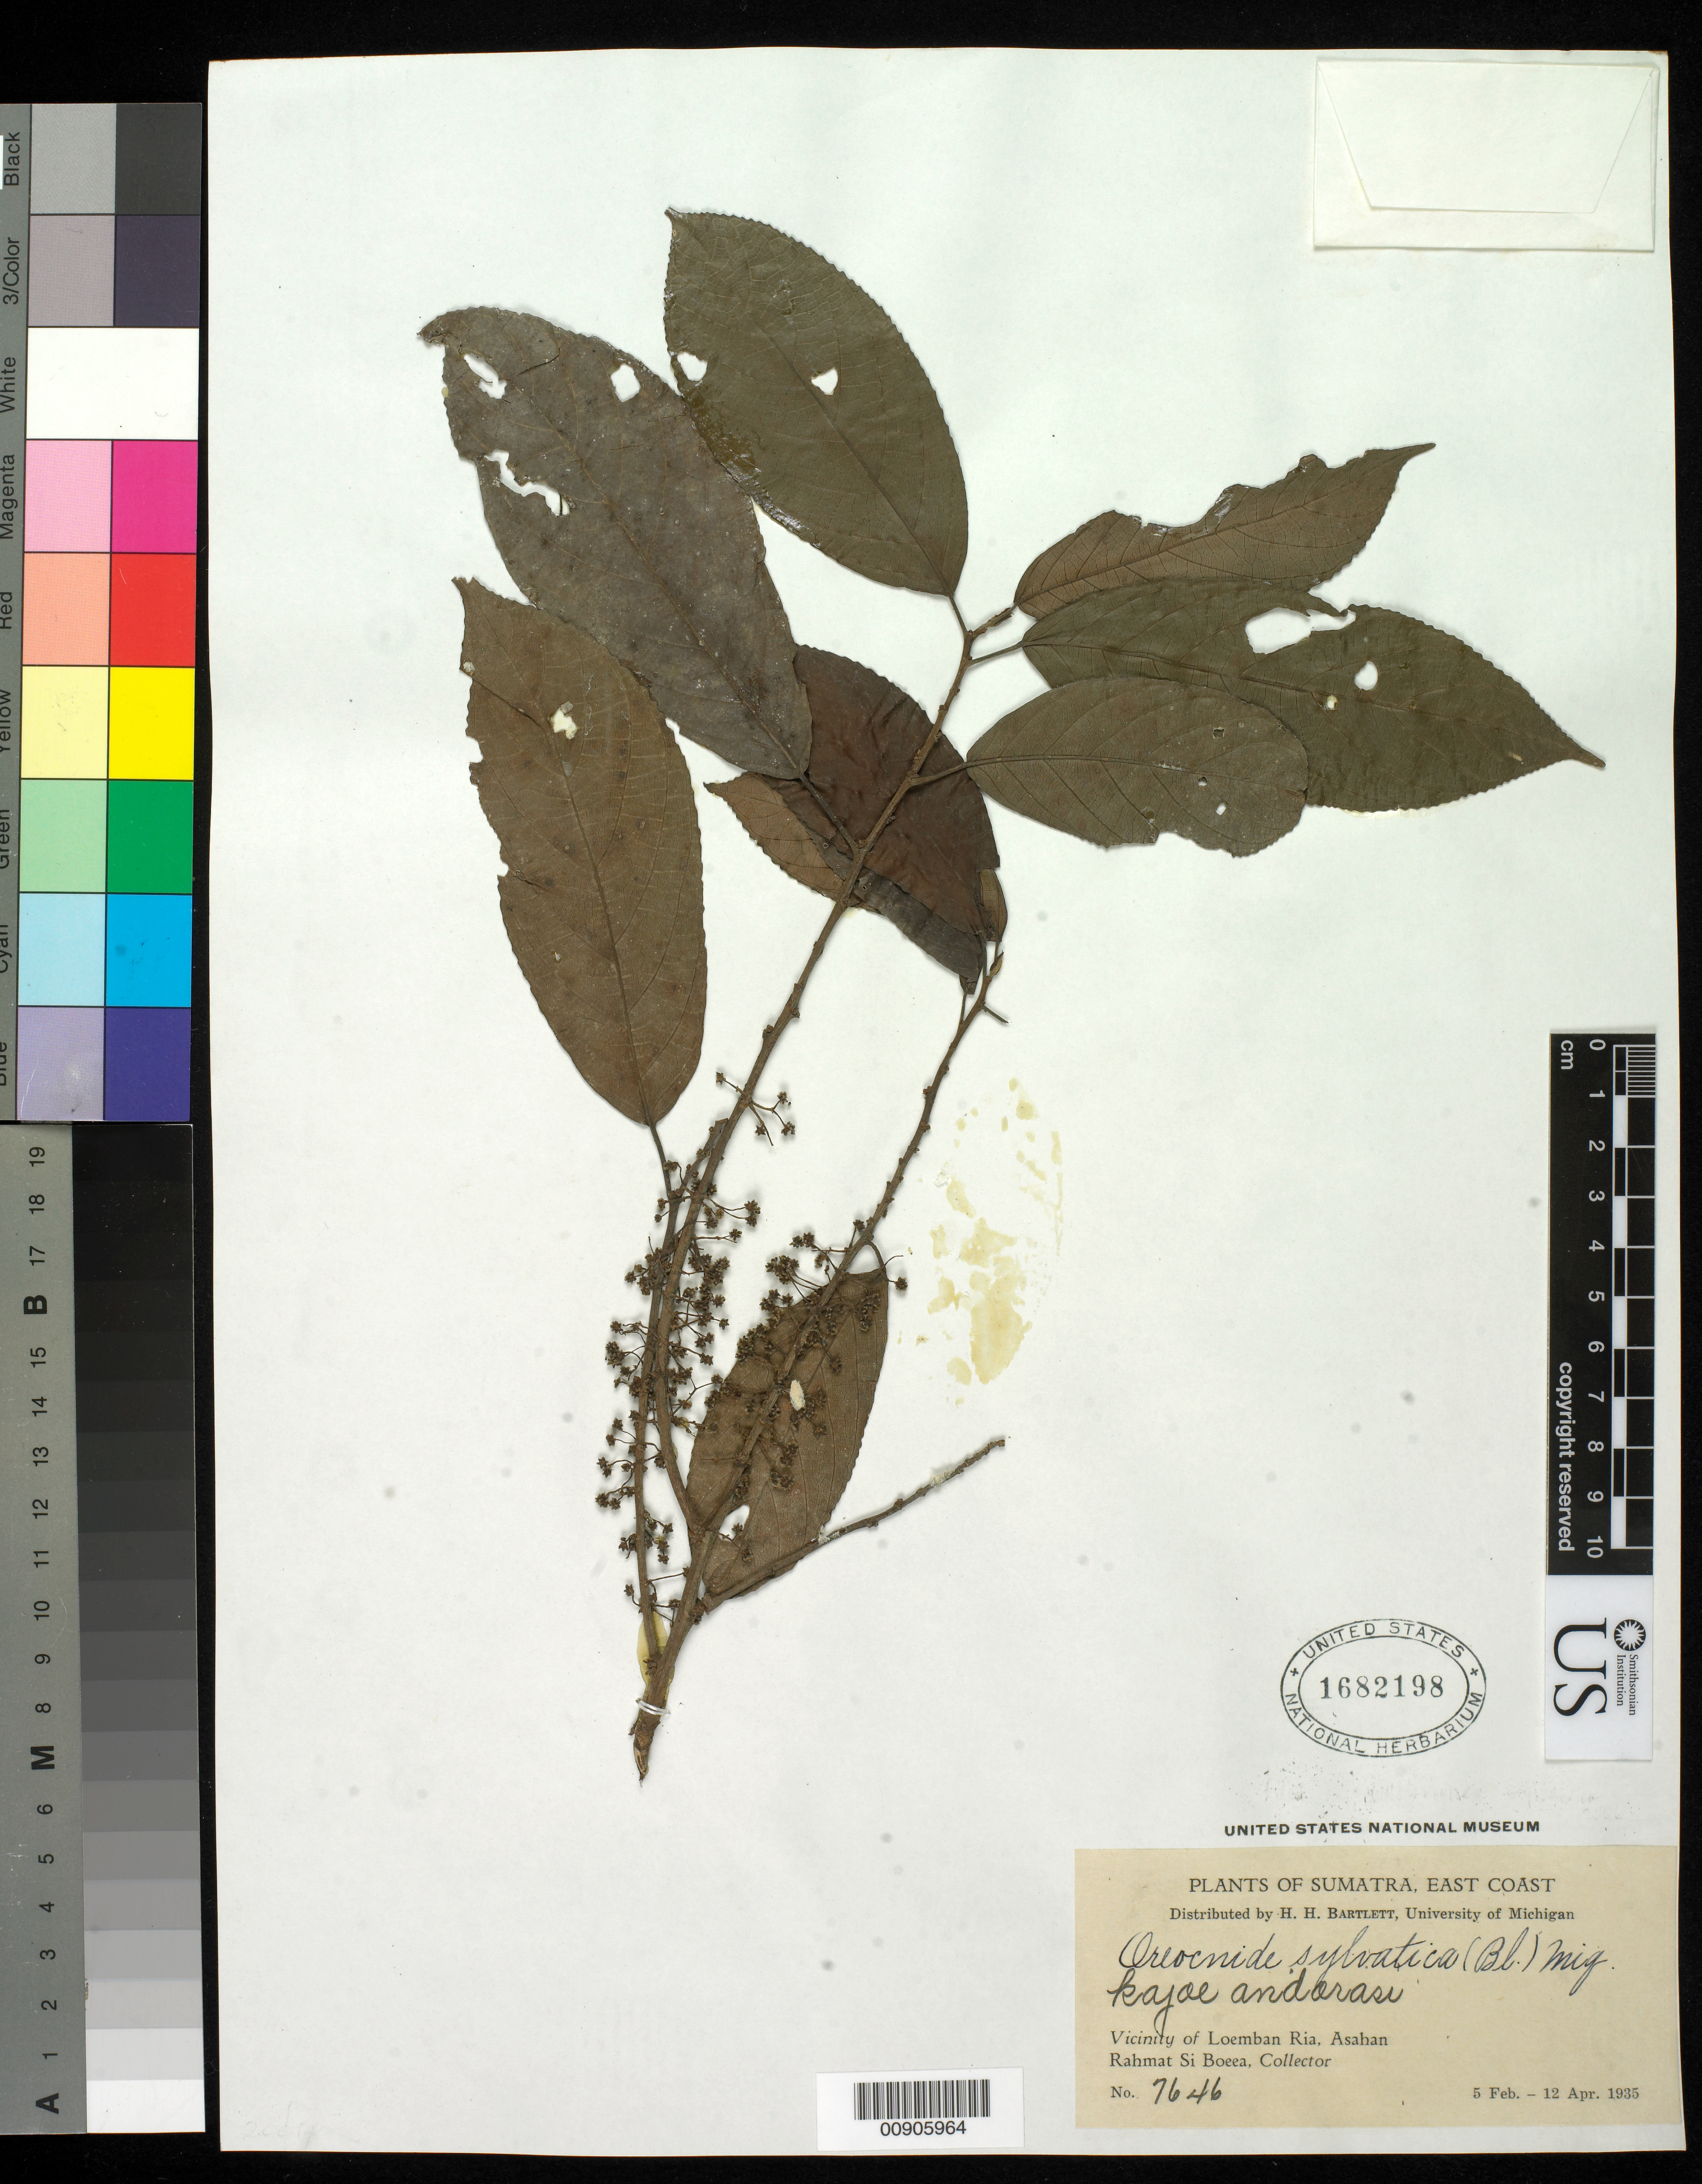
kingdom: Plantae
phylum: Tracheophyta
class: Magnoliopsida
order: Rosales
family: Urticaceae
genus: Oreocnide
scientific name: Oreocnide rubescens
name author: (Blume) Miq.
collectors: Rahmat Si Boeea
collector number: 7646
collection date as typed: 05 Feb 1935 to 12 Apr 1935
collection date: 1935-02-05/1935-04-12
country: Indonesia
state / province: Sumatra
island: Sumatra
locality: Sumatra, East Coast. Vicinity of Loemban Ria, Asahan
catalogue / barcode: US 1682198